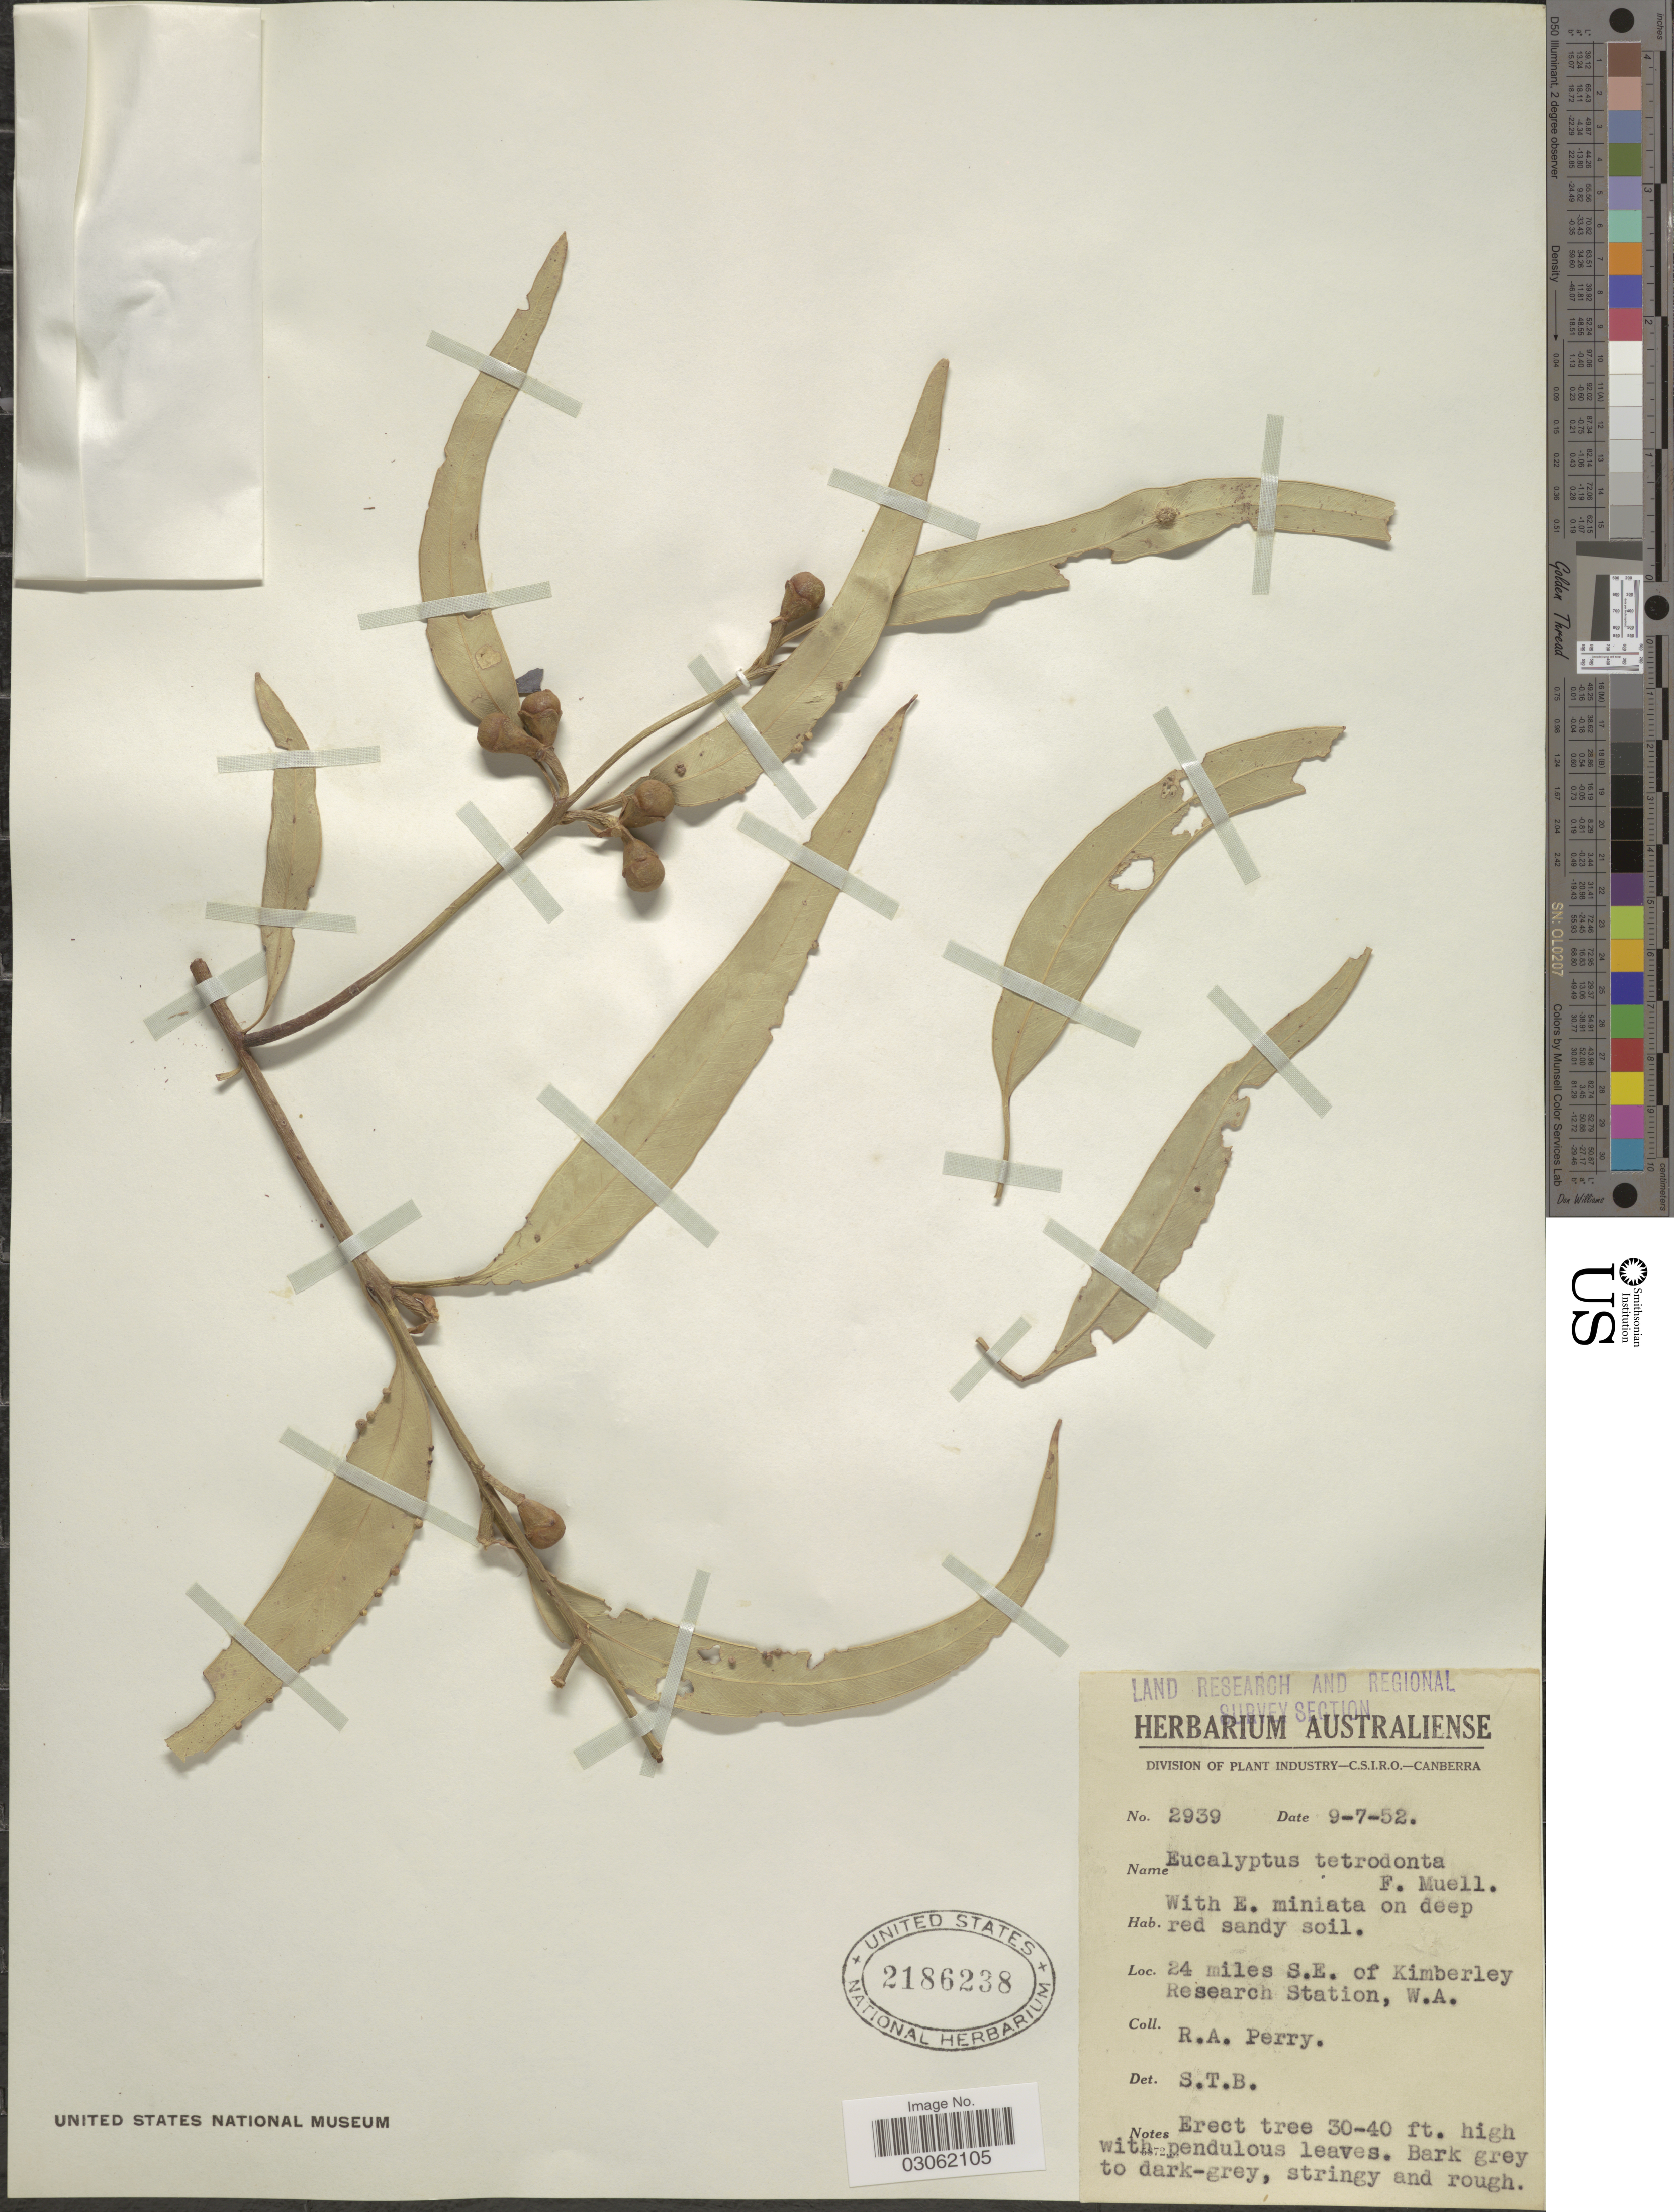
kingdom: Plantae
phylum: Tracheophyta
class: Magnoliopsida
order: Myrtales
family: Myrtaceae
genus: Eucalyptus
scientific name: Eucalyptus tetrodonta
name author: F. Muell.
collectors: Perry, R. A.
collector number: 2939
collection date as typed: Transcribed d/m/y: 9/7/52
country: Australia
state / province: Western Australia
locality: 24 miles S. E. of Kimberley Research Station, W. A.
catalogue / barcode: US 2186238